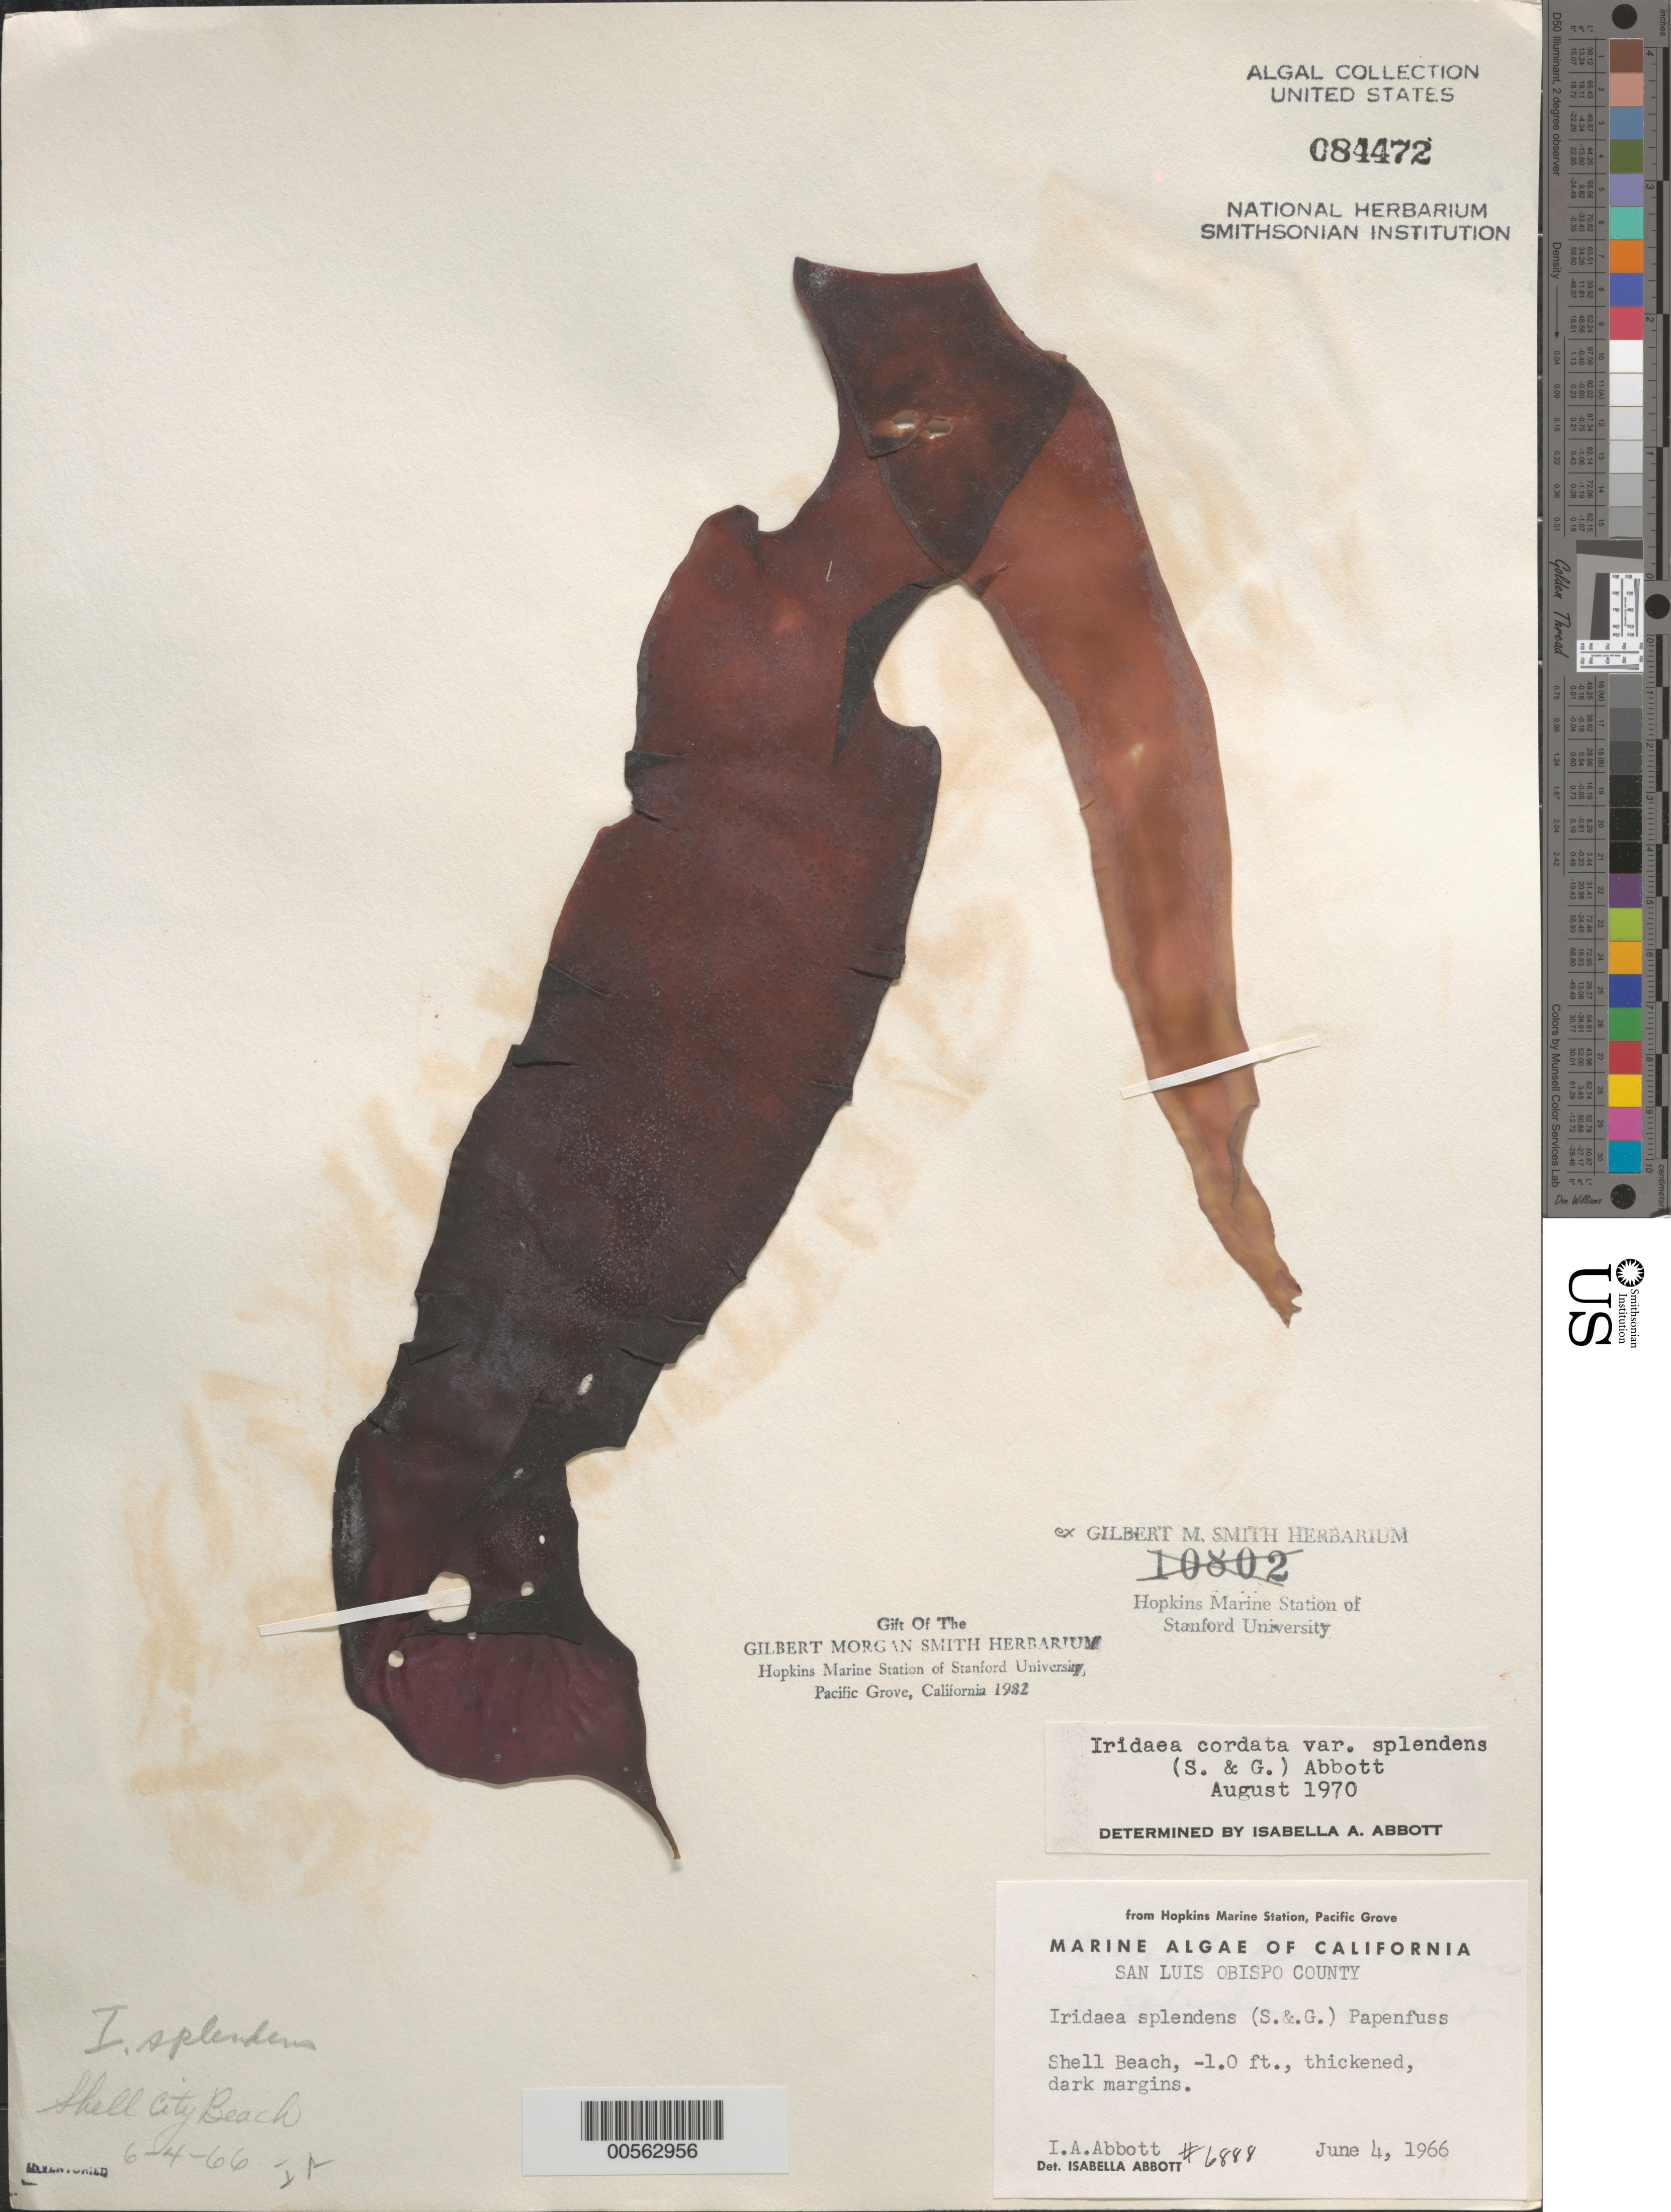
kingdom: Plantae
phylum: Rhodophyta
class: Florideophyceae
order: Gigartinales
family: Gigartinaceae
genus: Iridaea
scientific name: Iridaea cordata var. splendens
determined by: Abbott, Isabella A.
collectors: I. A. Abbott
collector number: IAA 6888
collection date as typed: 04 Jun 1966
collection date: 1966-06-04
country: United States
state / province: California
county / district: San Luis Obispo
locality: Shell Beach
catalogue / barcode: US 84472